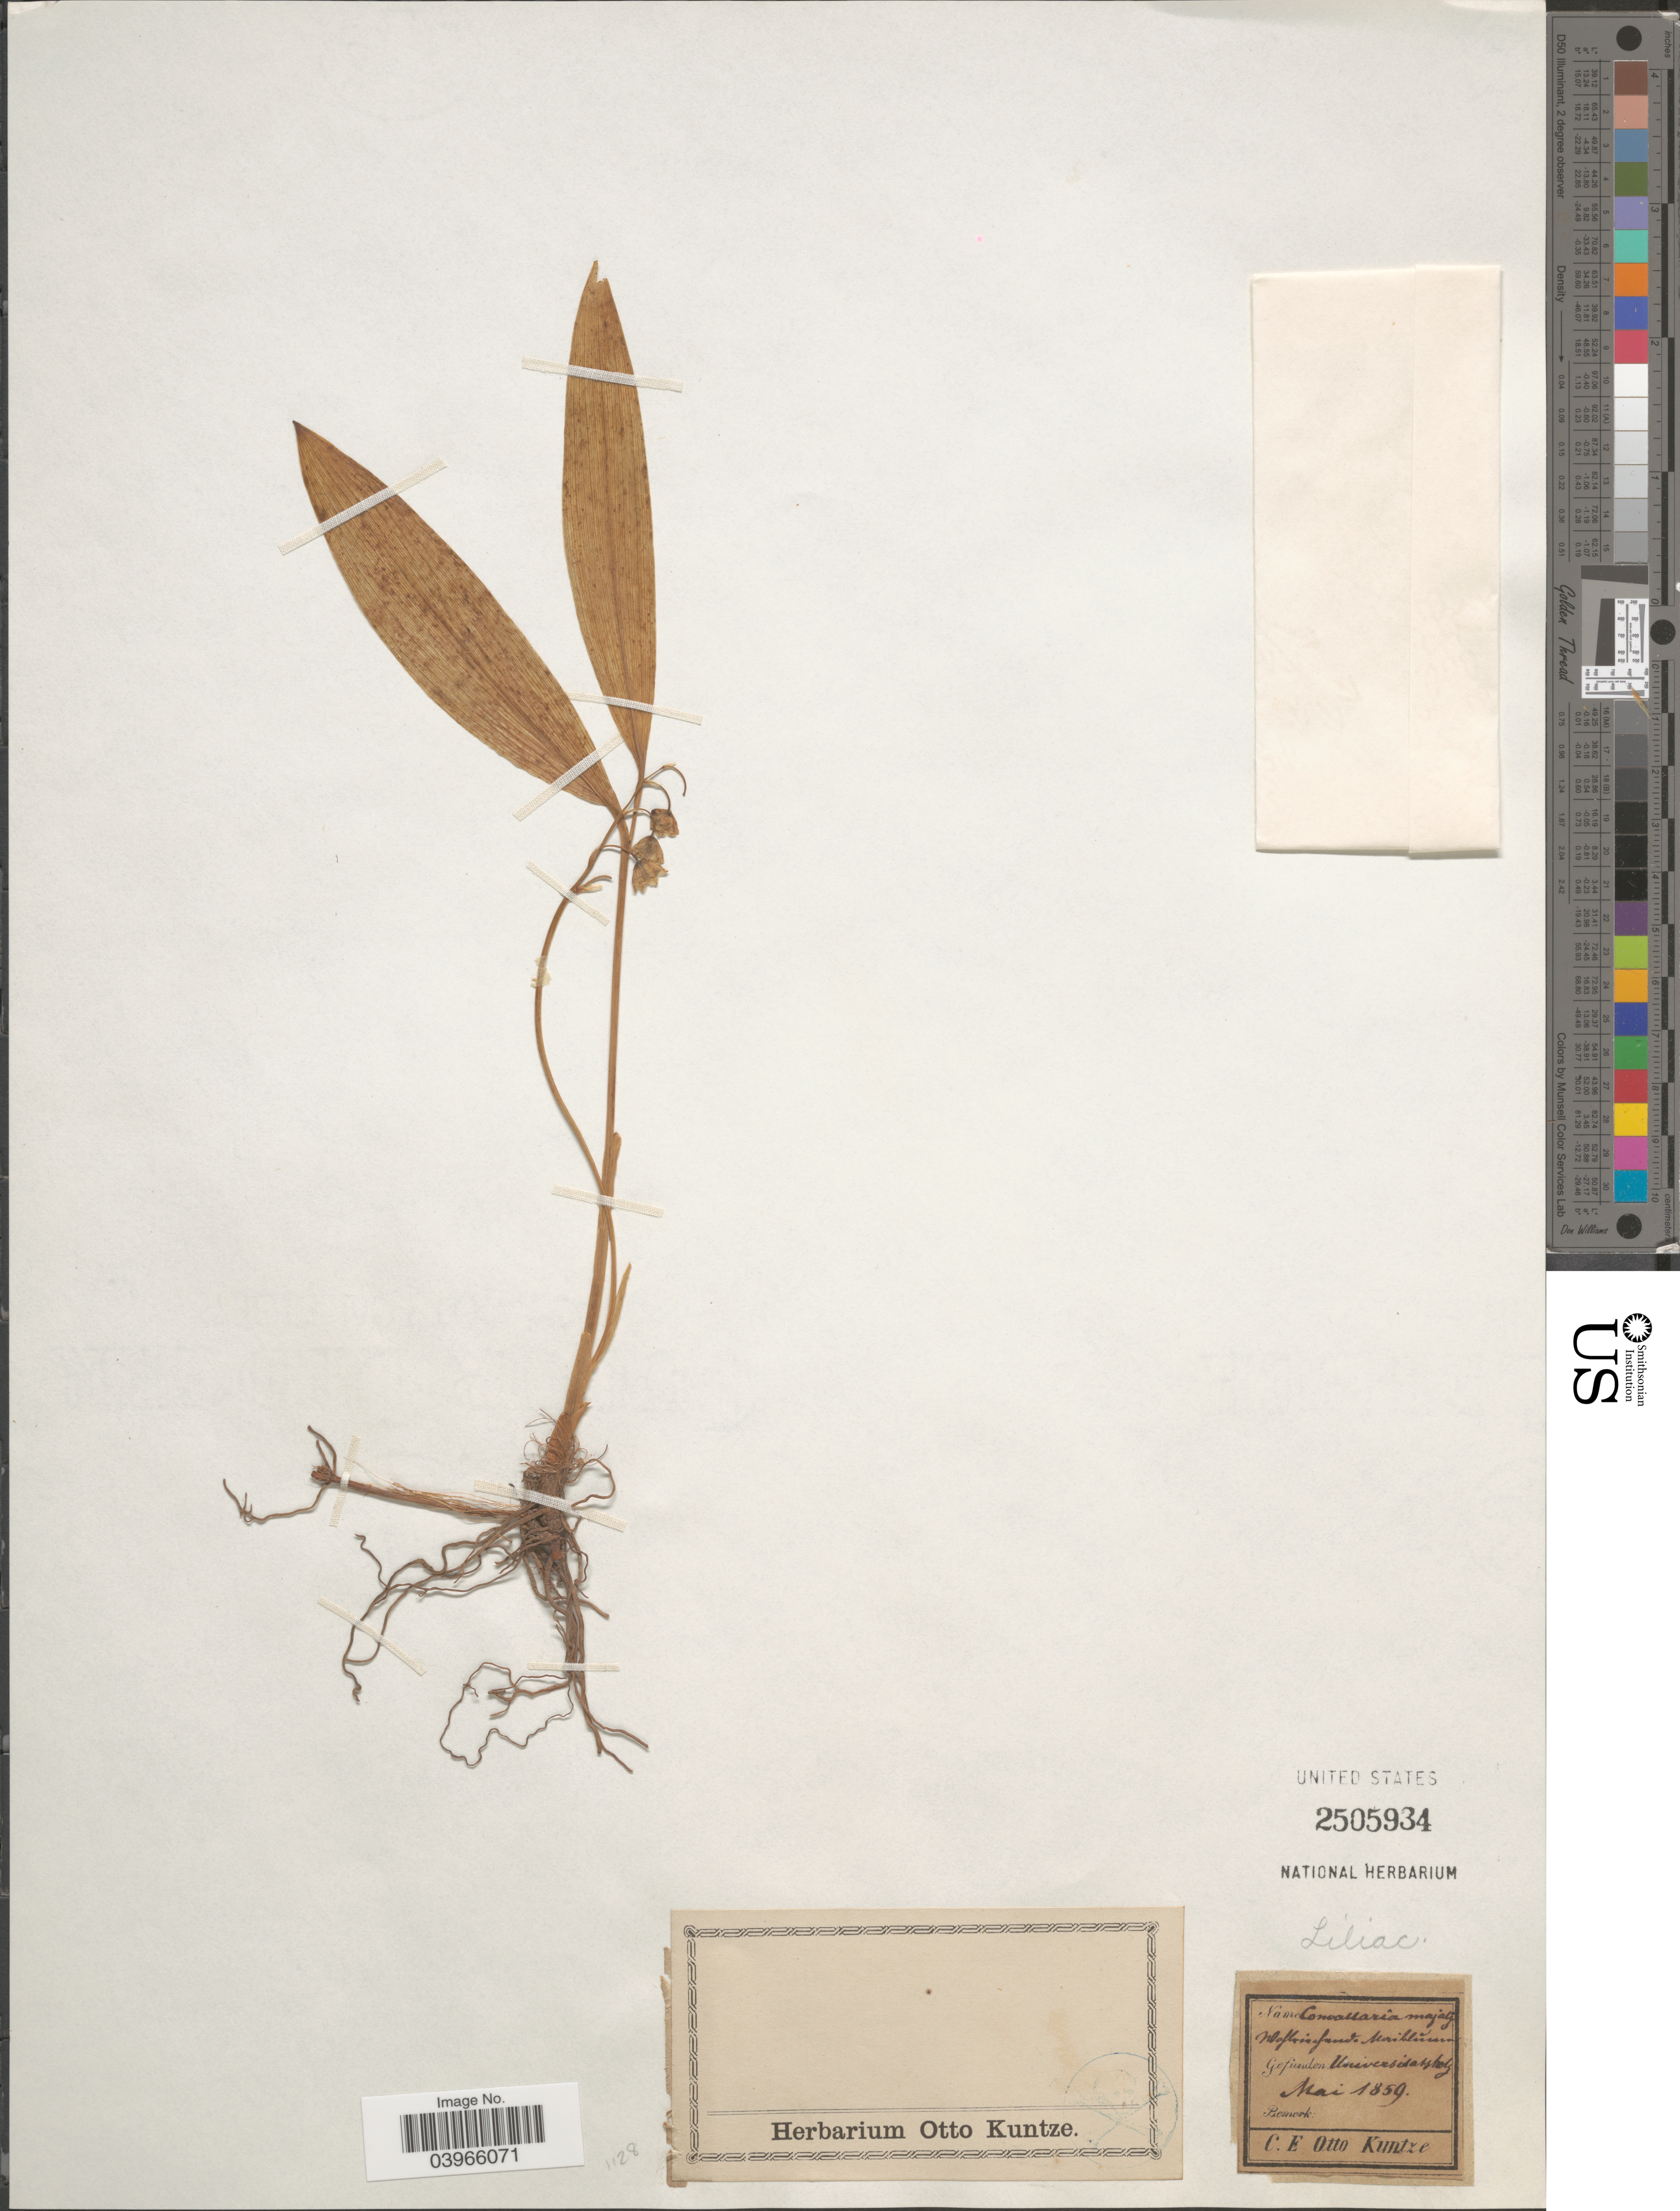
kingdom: Plantae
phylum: Tracheophyta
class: Liliopsida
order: Asparagales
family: Asparagaceae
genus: Convallaria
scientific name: Convallaria majalis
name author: L.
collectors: C.E.O. Kuntze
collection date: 1859-05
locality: Universitatsholz.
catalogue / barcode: US 2505934